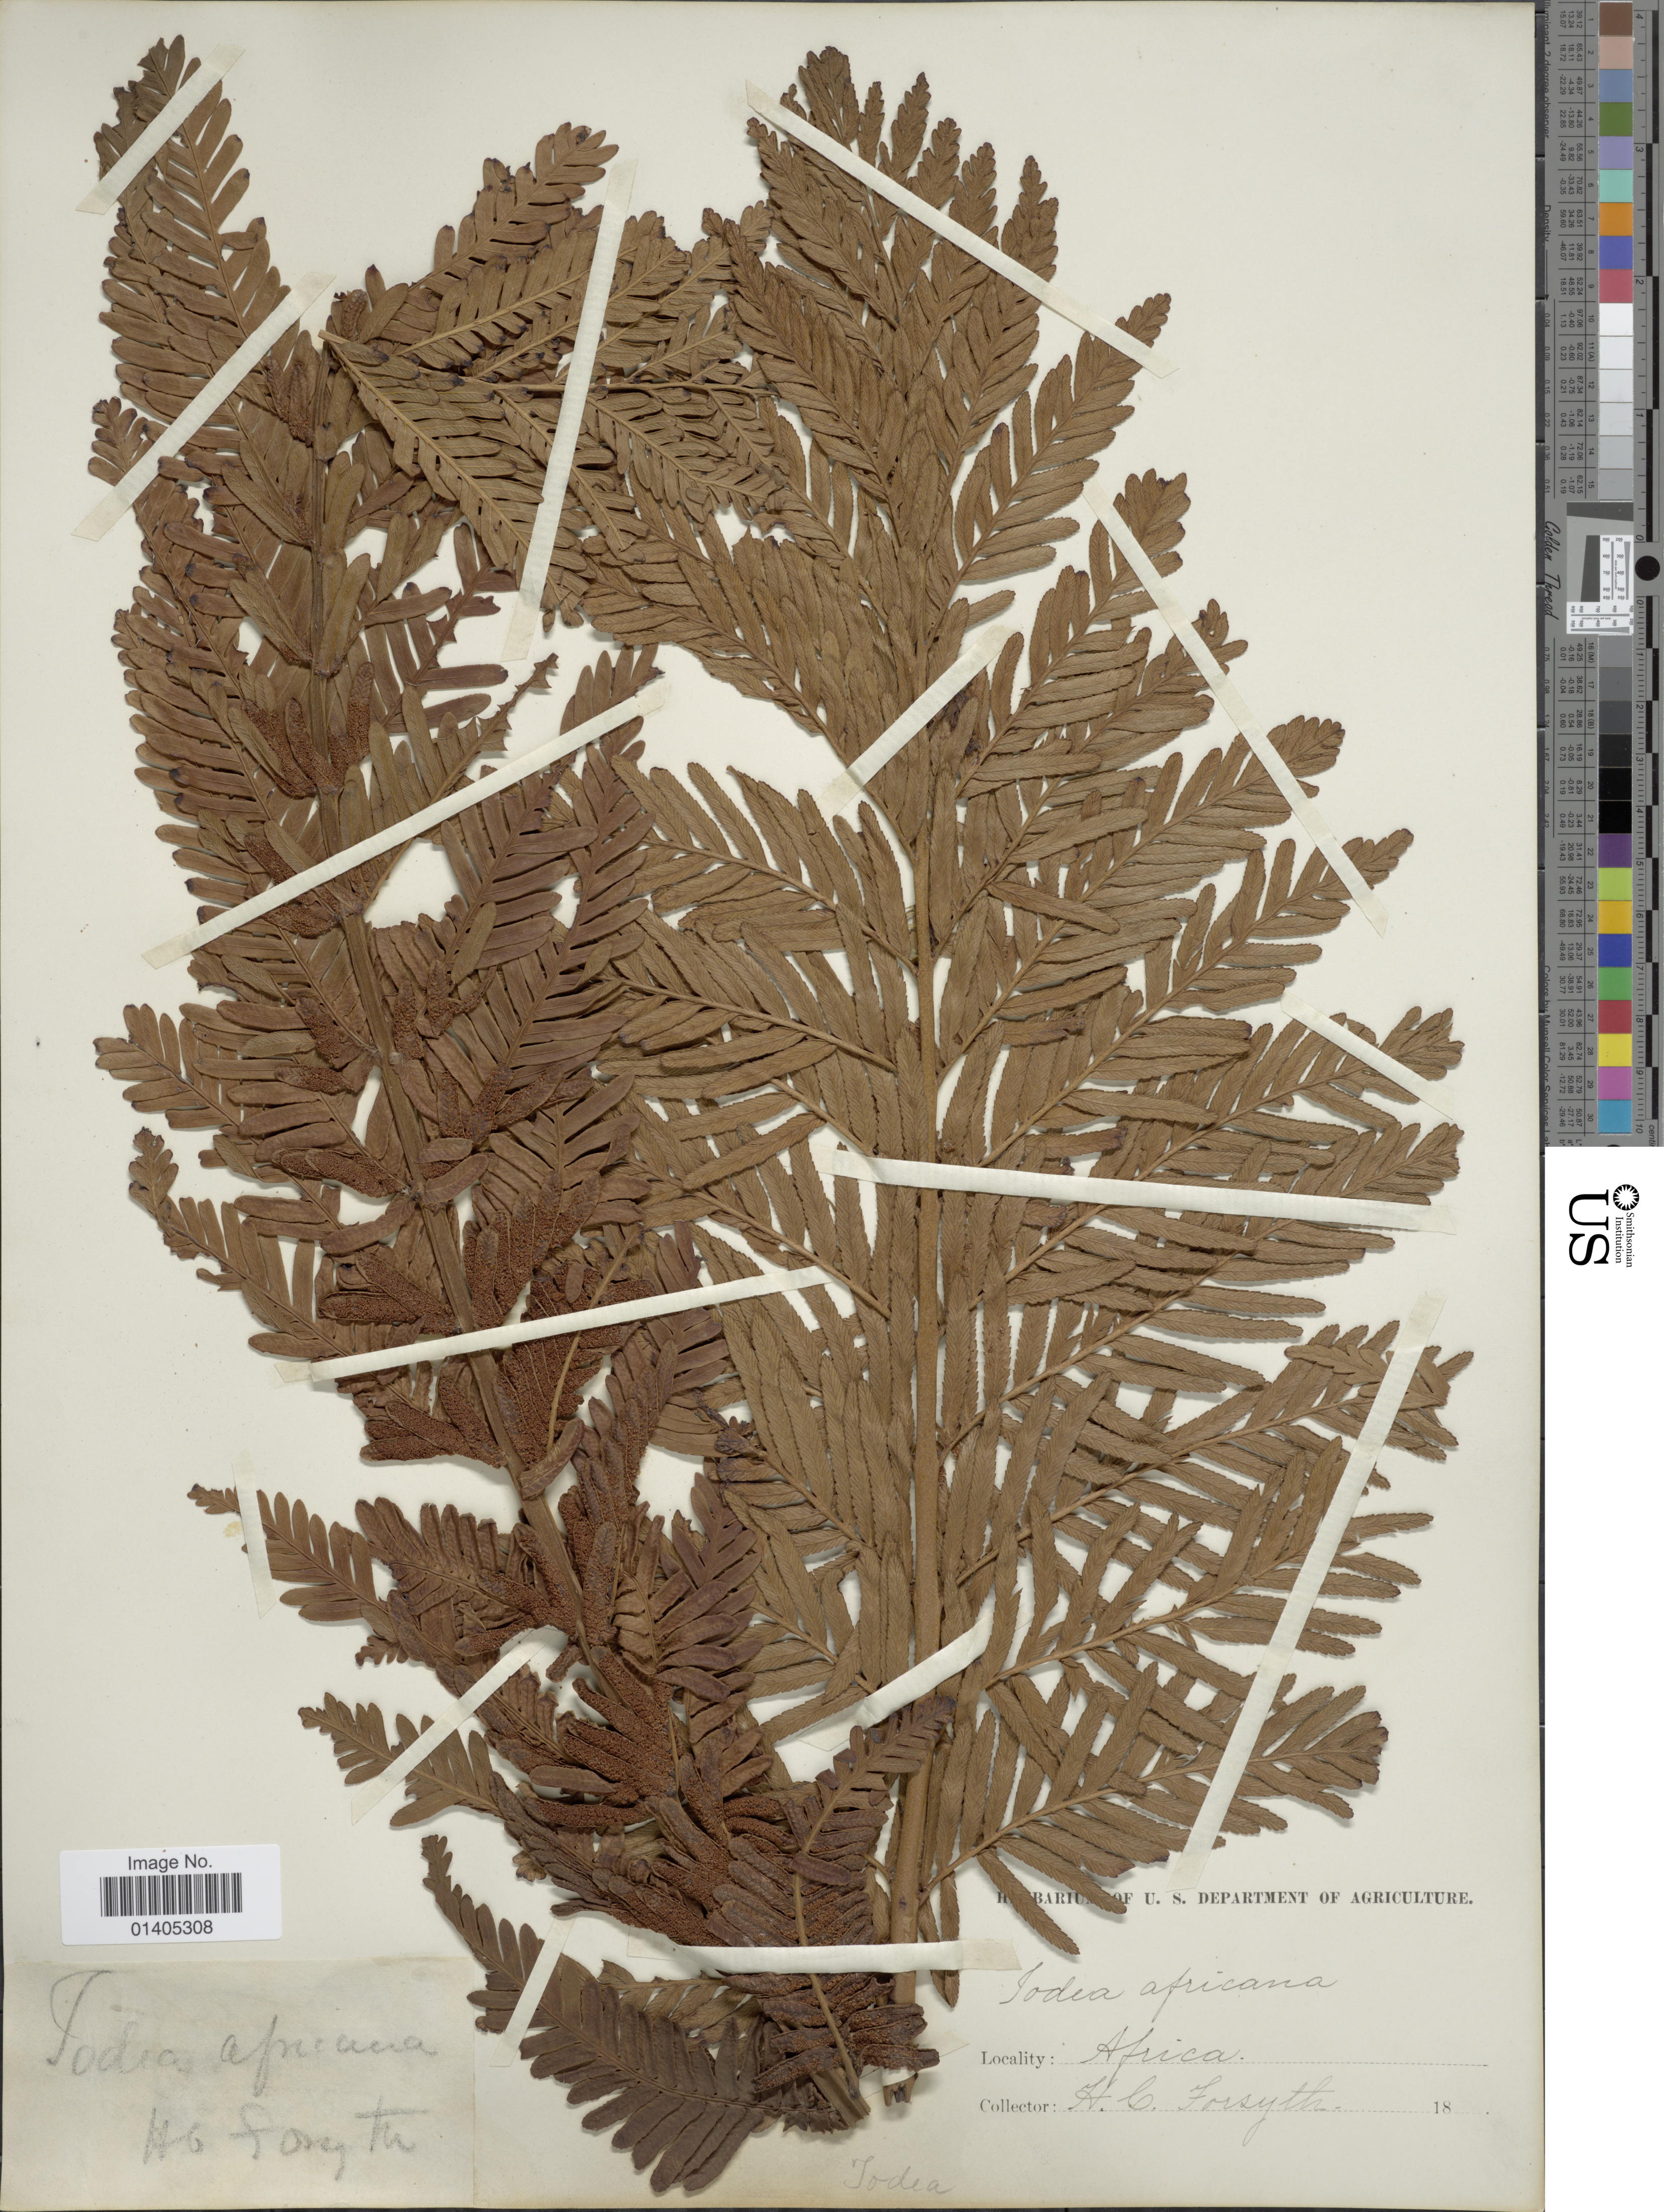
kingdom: Plantae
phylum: Tracheophyta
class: Polypodiopsida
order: Osmundales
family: Osmundaceae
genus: Todea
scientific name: Todea barbara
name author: T. Moore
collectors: H. Forsyth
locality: Africa